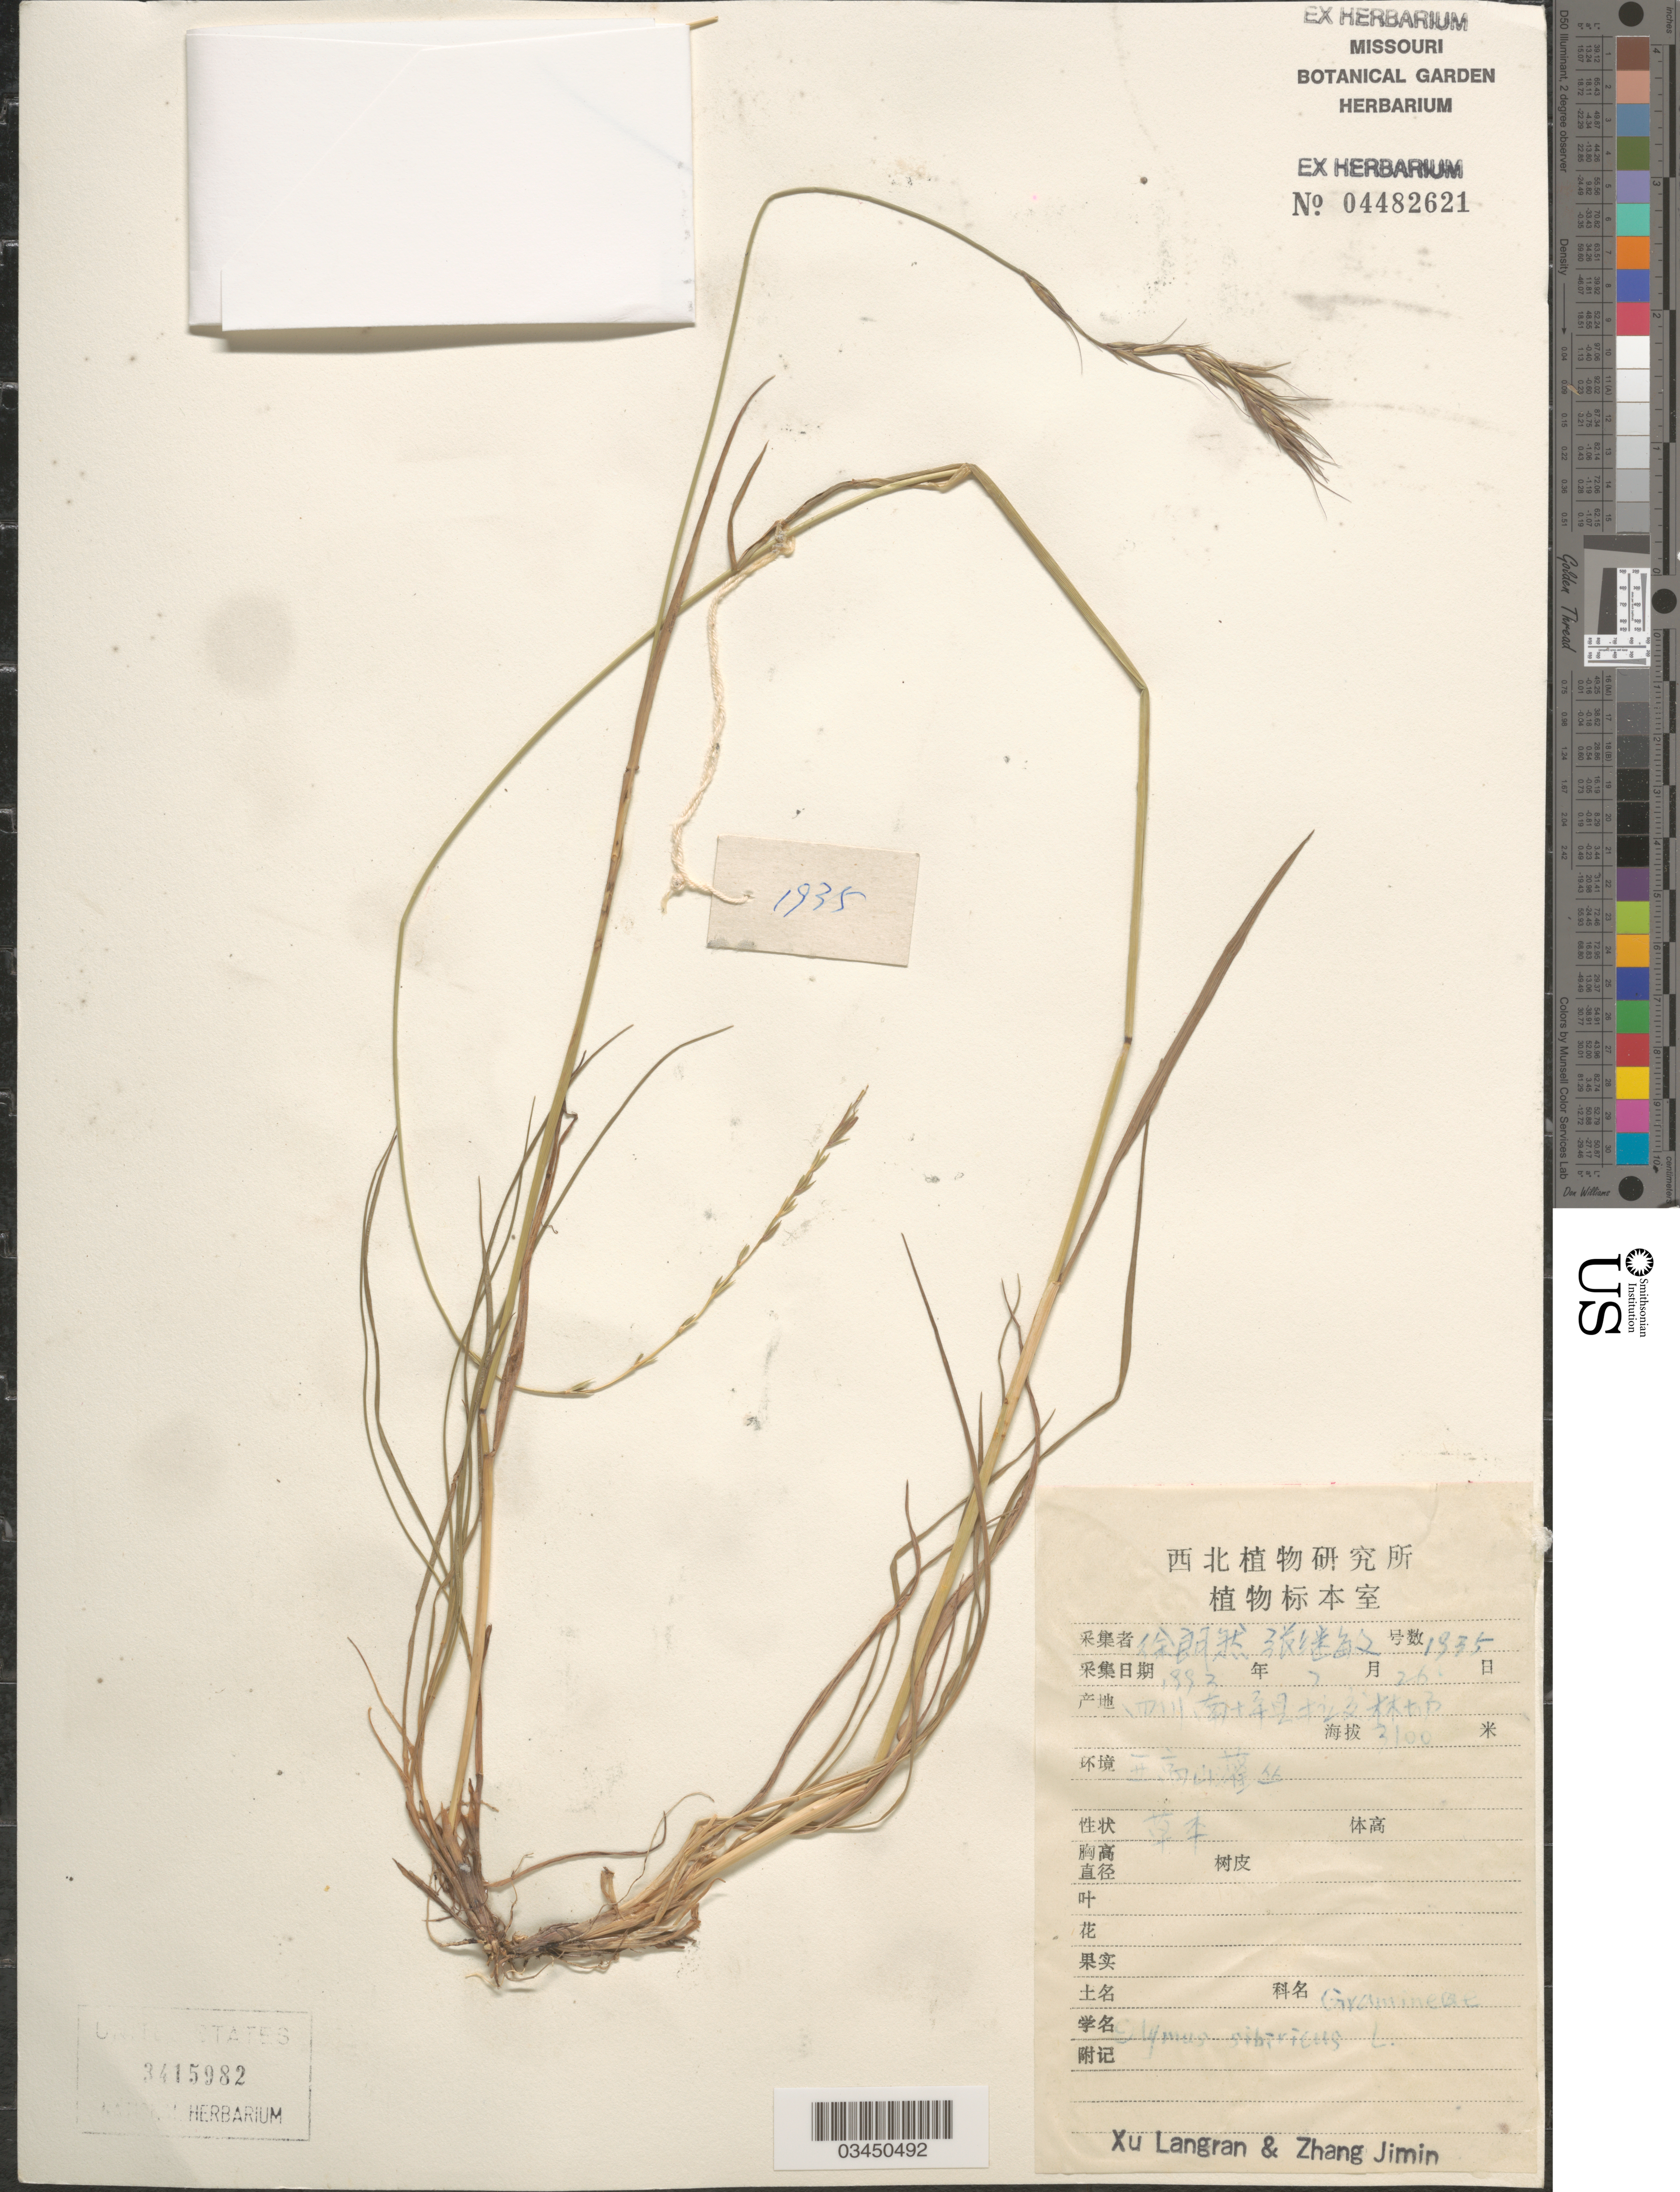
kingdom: Plantae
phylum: Tracheophyta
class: Liliopsida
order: Poales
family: Poaceae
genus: Elymus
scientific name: Elymus sibiricus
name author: L.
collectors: L. Xu & J. Zhang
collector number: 1935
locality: X.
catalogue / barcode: US 3415982